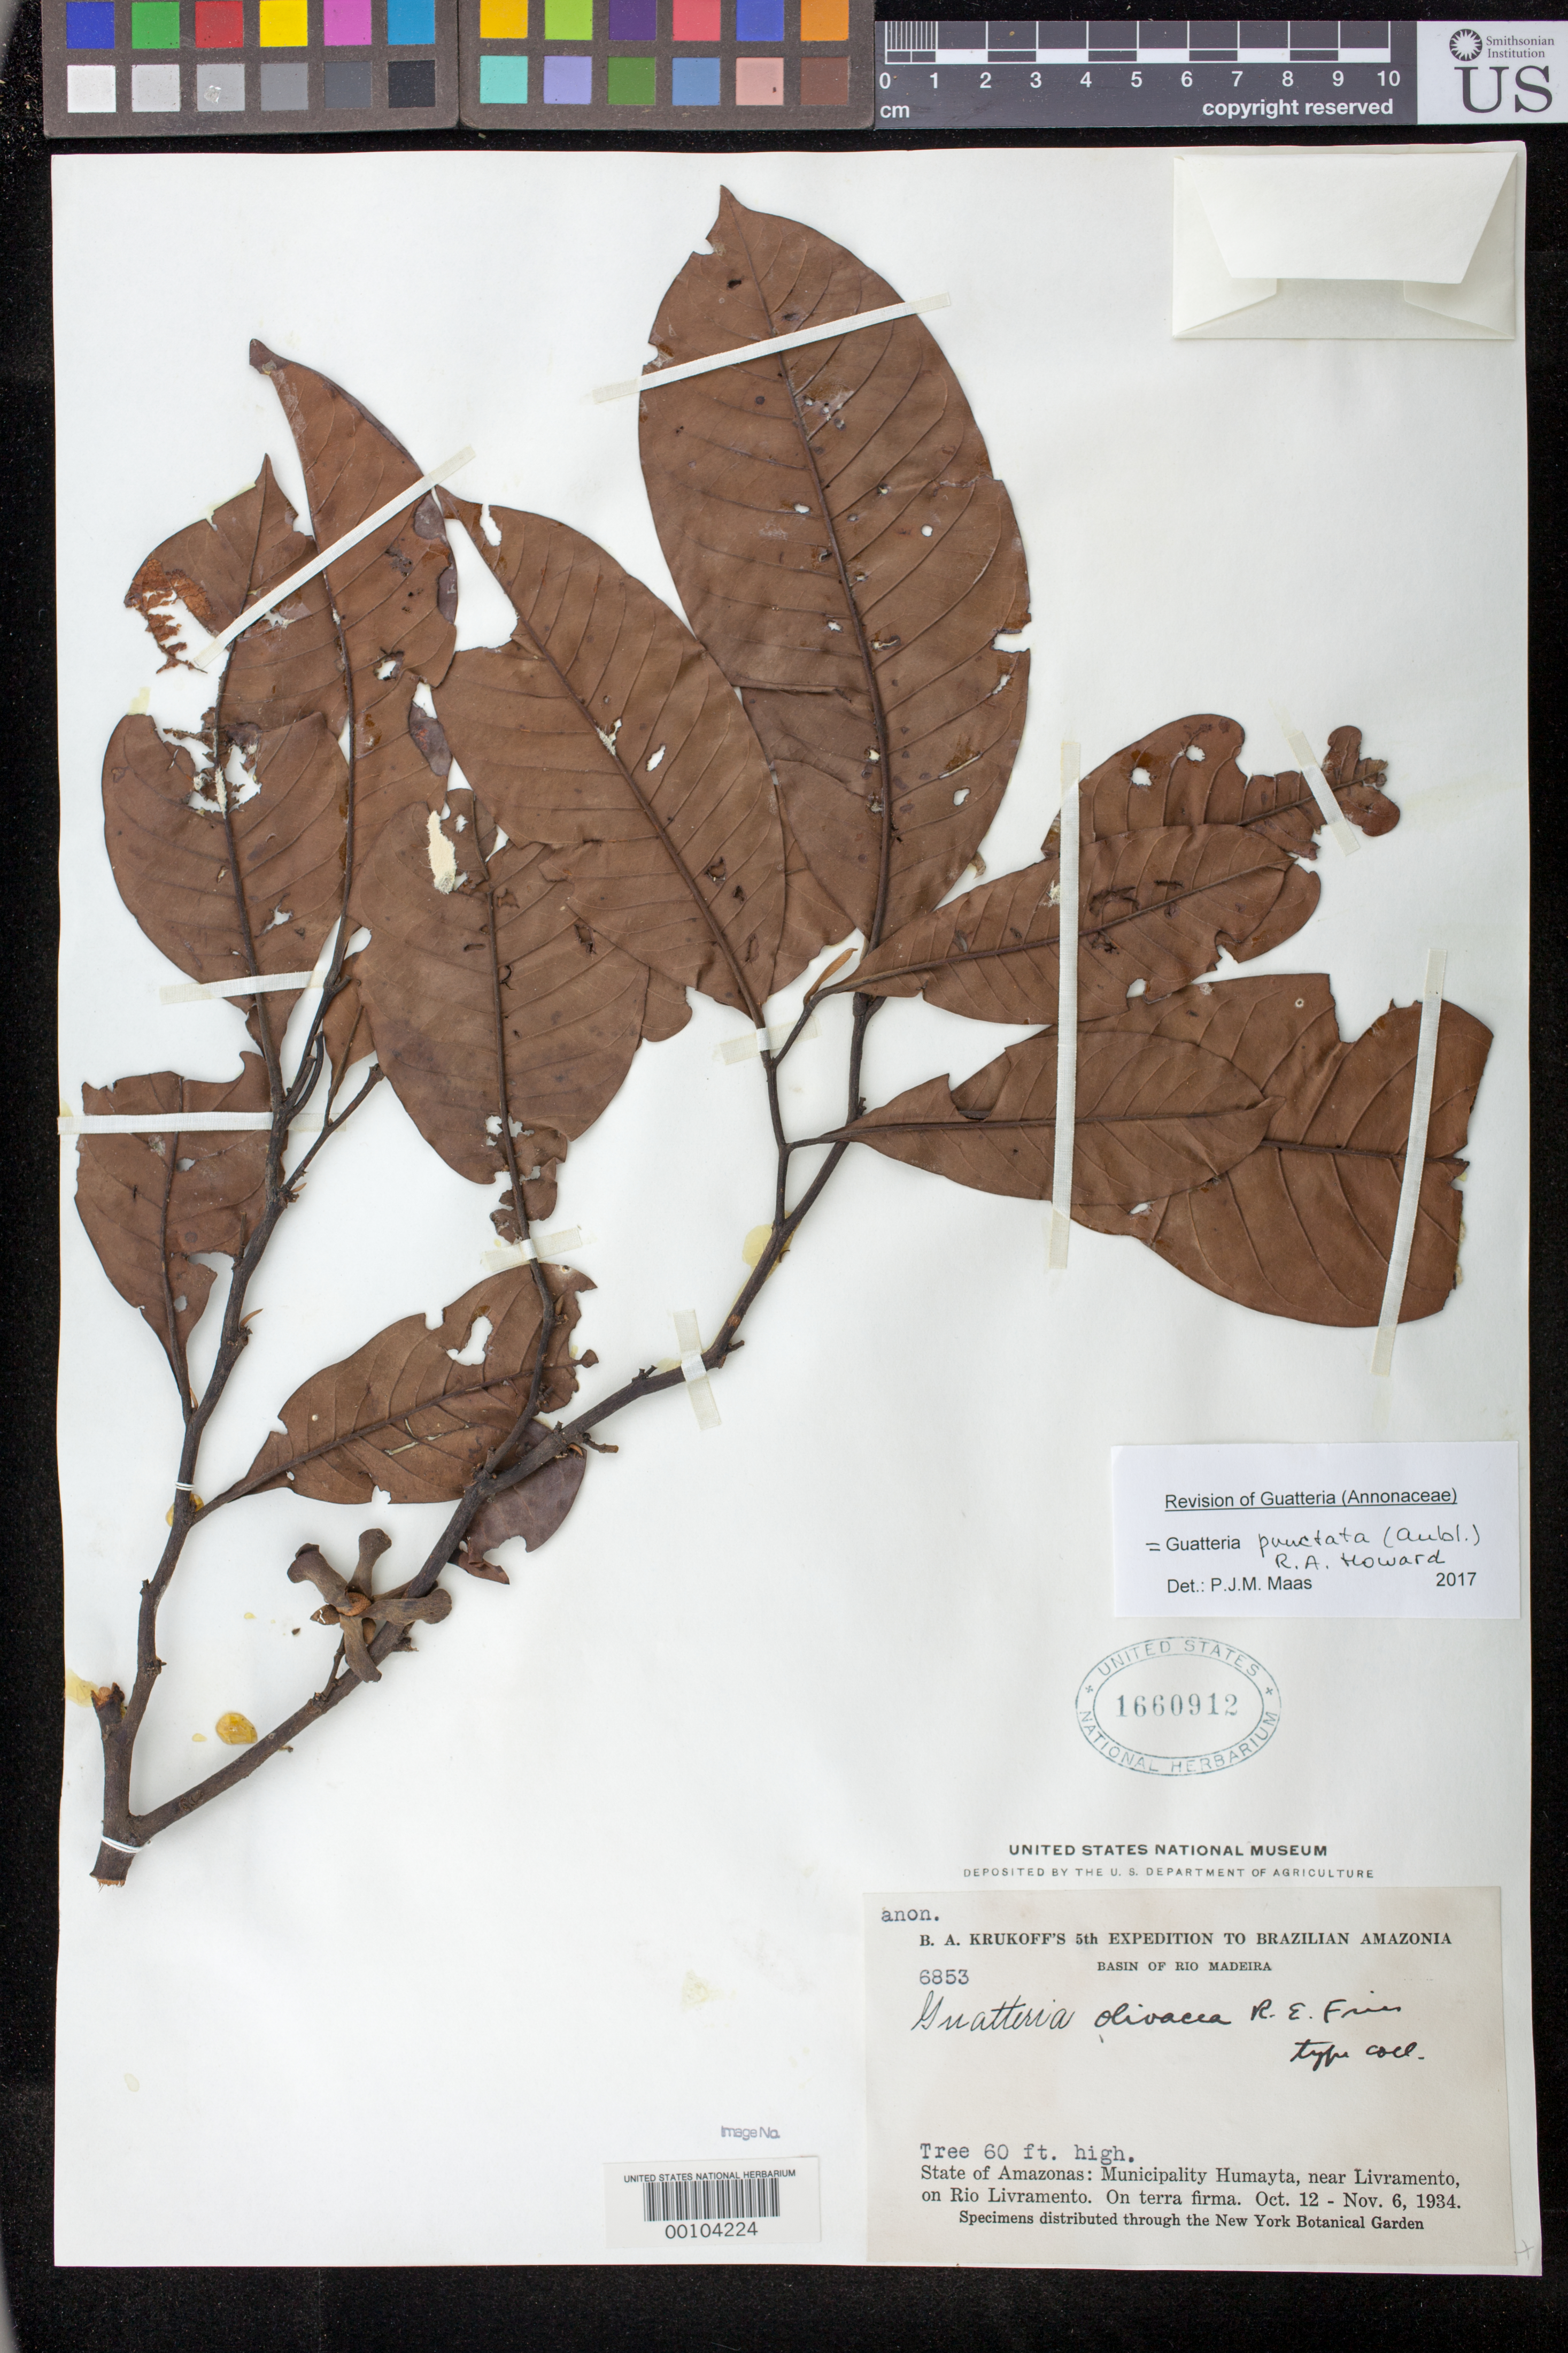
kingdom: Plantae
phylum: Tracheophyta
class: Magnoliopsida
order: Magnoliales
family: Annonaceae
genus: Guatteria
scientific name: Guatteria olivacea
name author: R.E. Fr.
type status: Isotype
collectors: B. A. Krukoff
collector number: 6853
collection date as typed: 12 Oct 1934 to 06 Nov 1934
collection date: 1934-10-12/1934-11-06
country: Brazil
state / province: Amazonas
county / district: Humaitá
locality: Near Livramento, on Rio Livramento.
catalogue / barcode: US 1660912